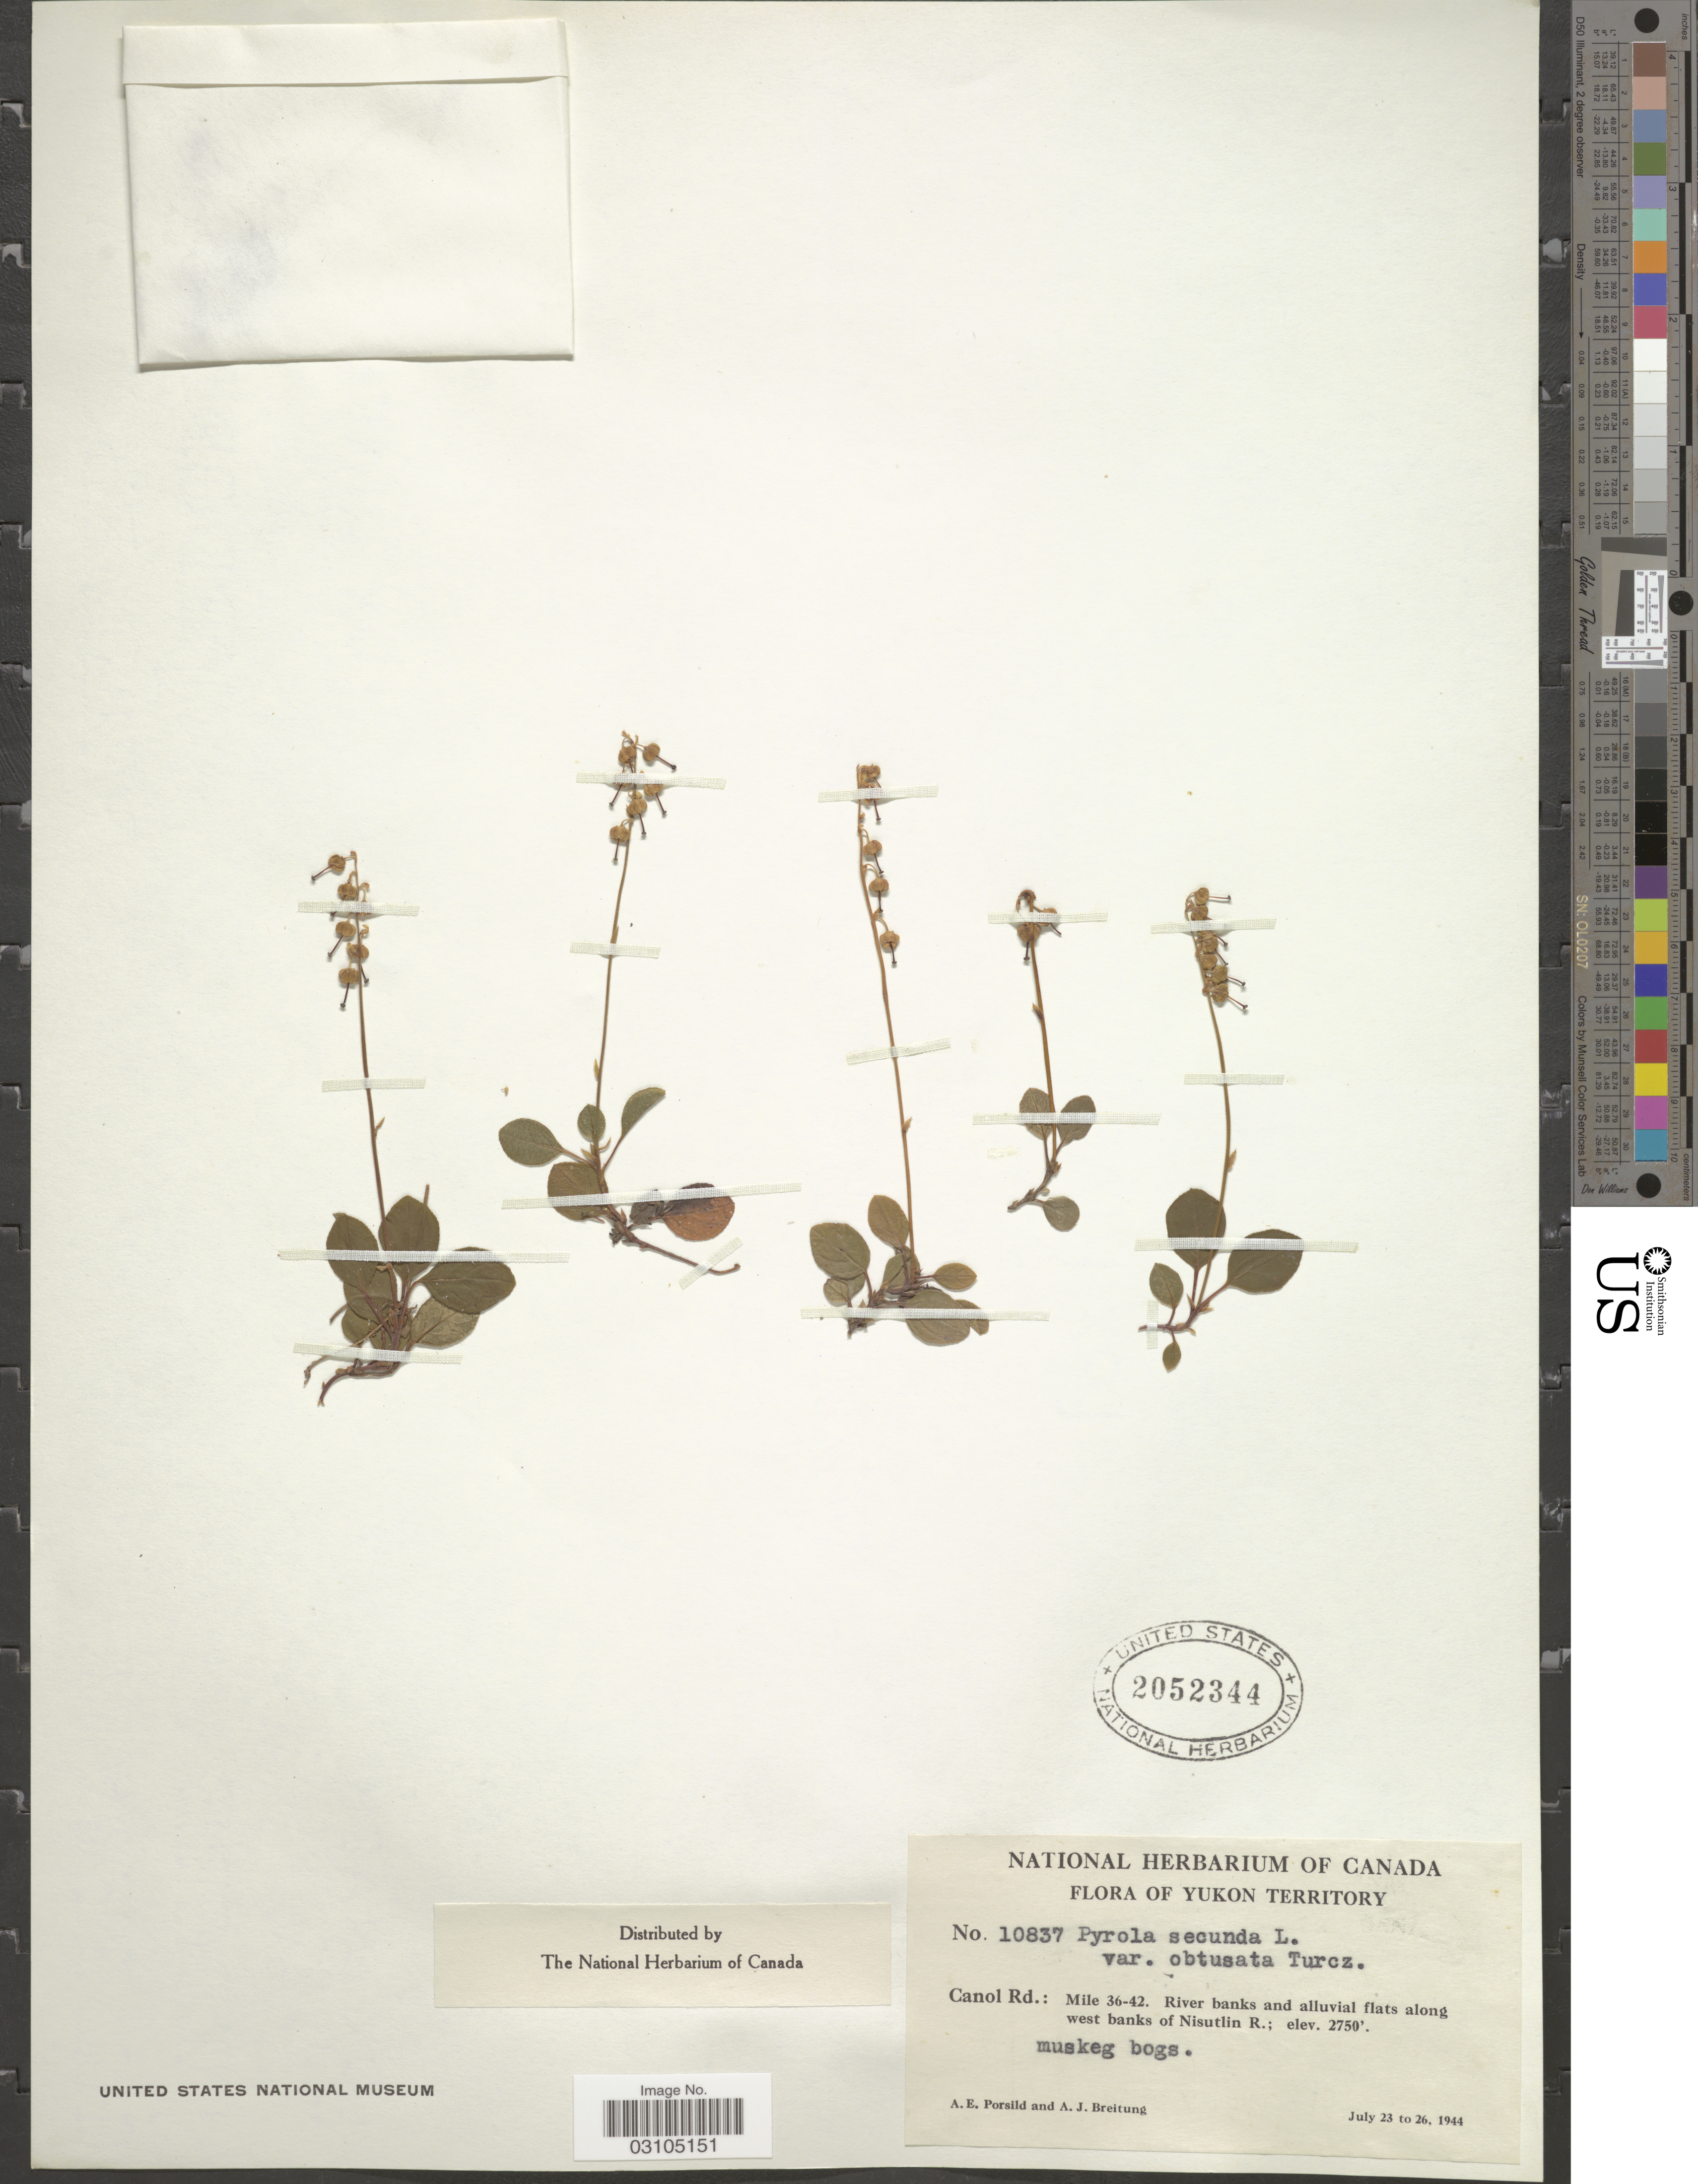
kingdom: Plantae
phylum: Tracheophyta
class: Magnoliopsida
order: Ericales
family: Ericaceae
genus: Orthilia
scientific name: Orthilia secunda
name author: (L.) House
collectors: A. E. Porsild & A. Breitung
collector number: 10837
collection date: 1944-07-23/1944-07-26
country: Canada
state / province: Yukon Territory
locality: Canol Rd.: Mile 36-42. River banks and alluvial flats along west banks of Nisutlin R.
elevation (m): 838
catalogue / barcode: US 2052344